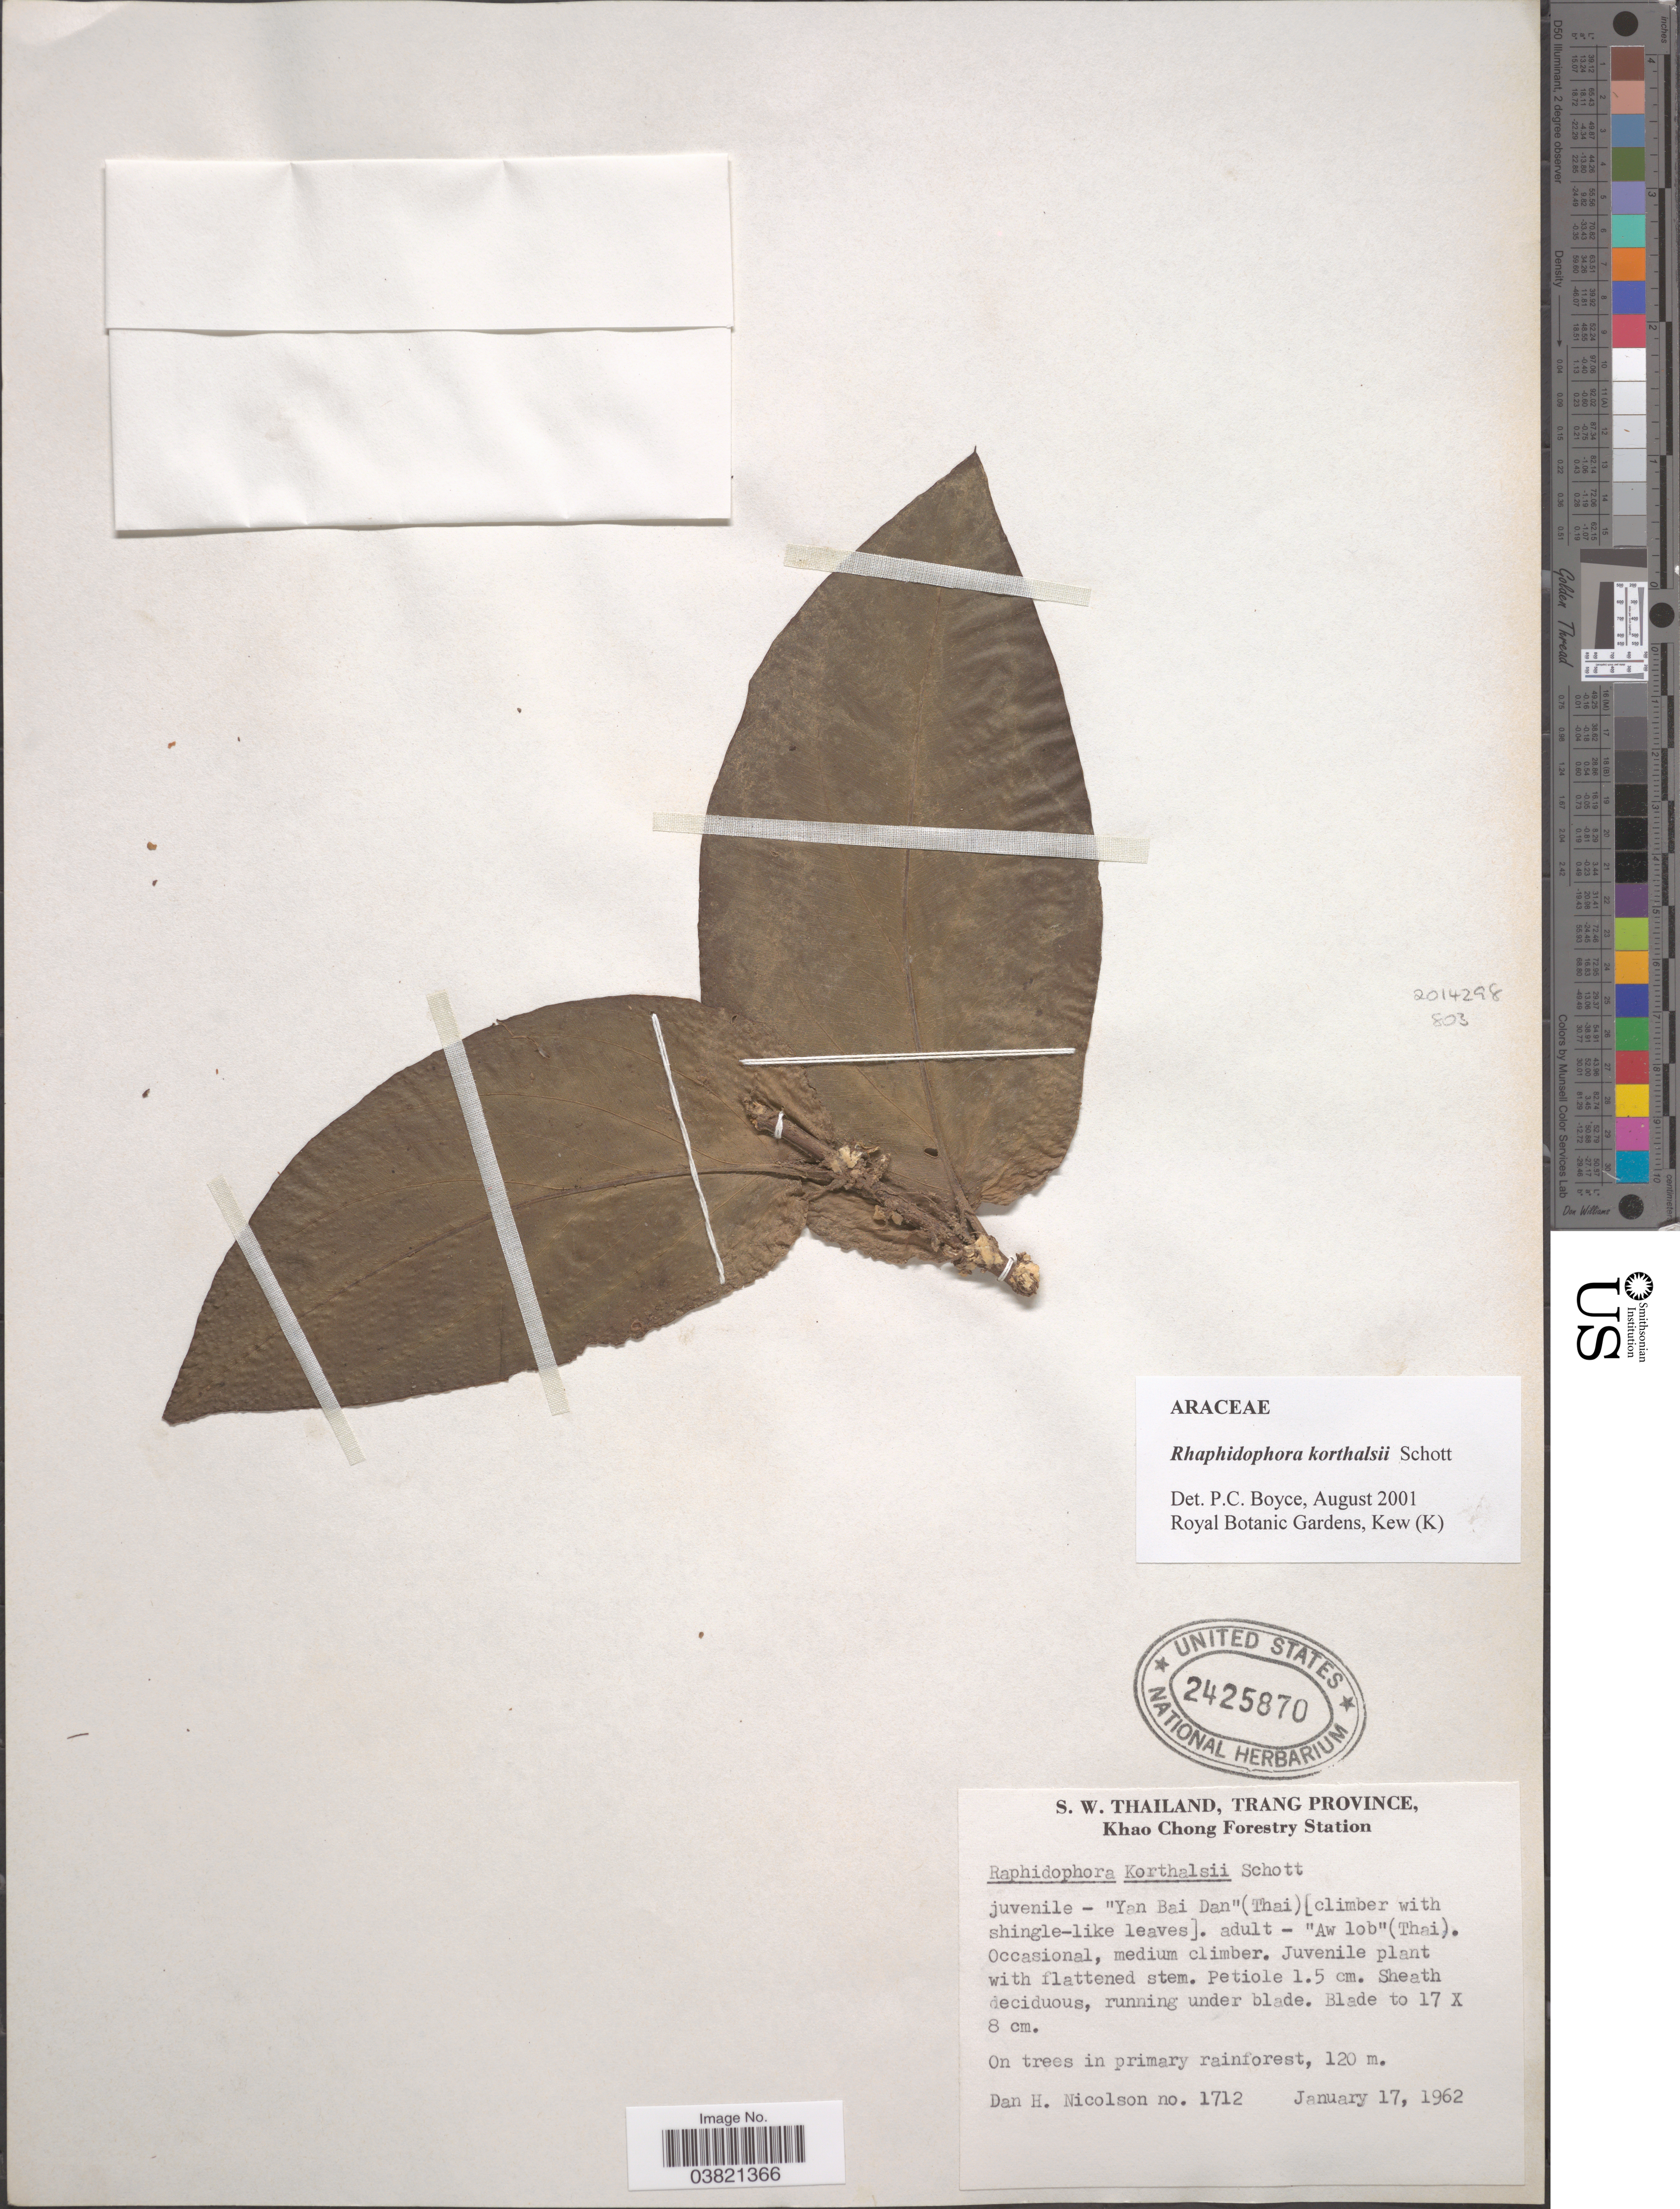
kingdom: Plantae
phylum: Tracheophyta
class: Liliopsida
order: Alismatales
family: Araceae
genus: Rhaphidophora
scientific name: Rhaphidophora korthalsii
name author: Schott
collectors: D. H. Nicolson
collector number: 1712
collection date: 1962-01-17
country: Thailand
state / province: Trang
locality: S. W. Thailand. Khao Chong Forestry Station.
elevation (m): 120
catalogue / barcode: US 2425870